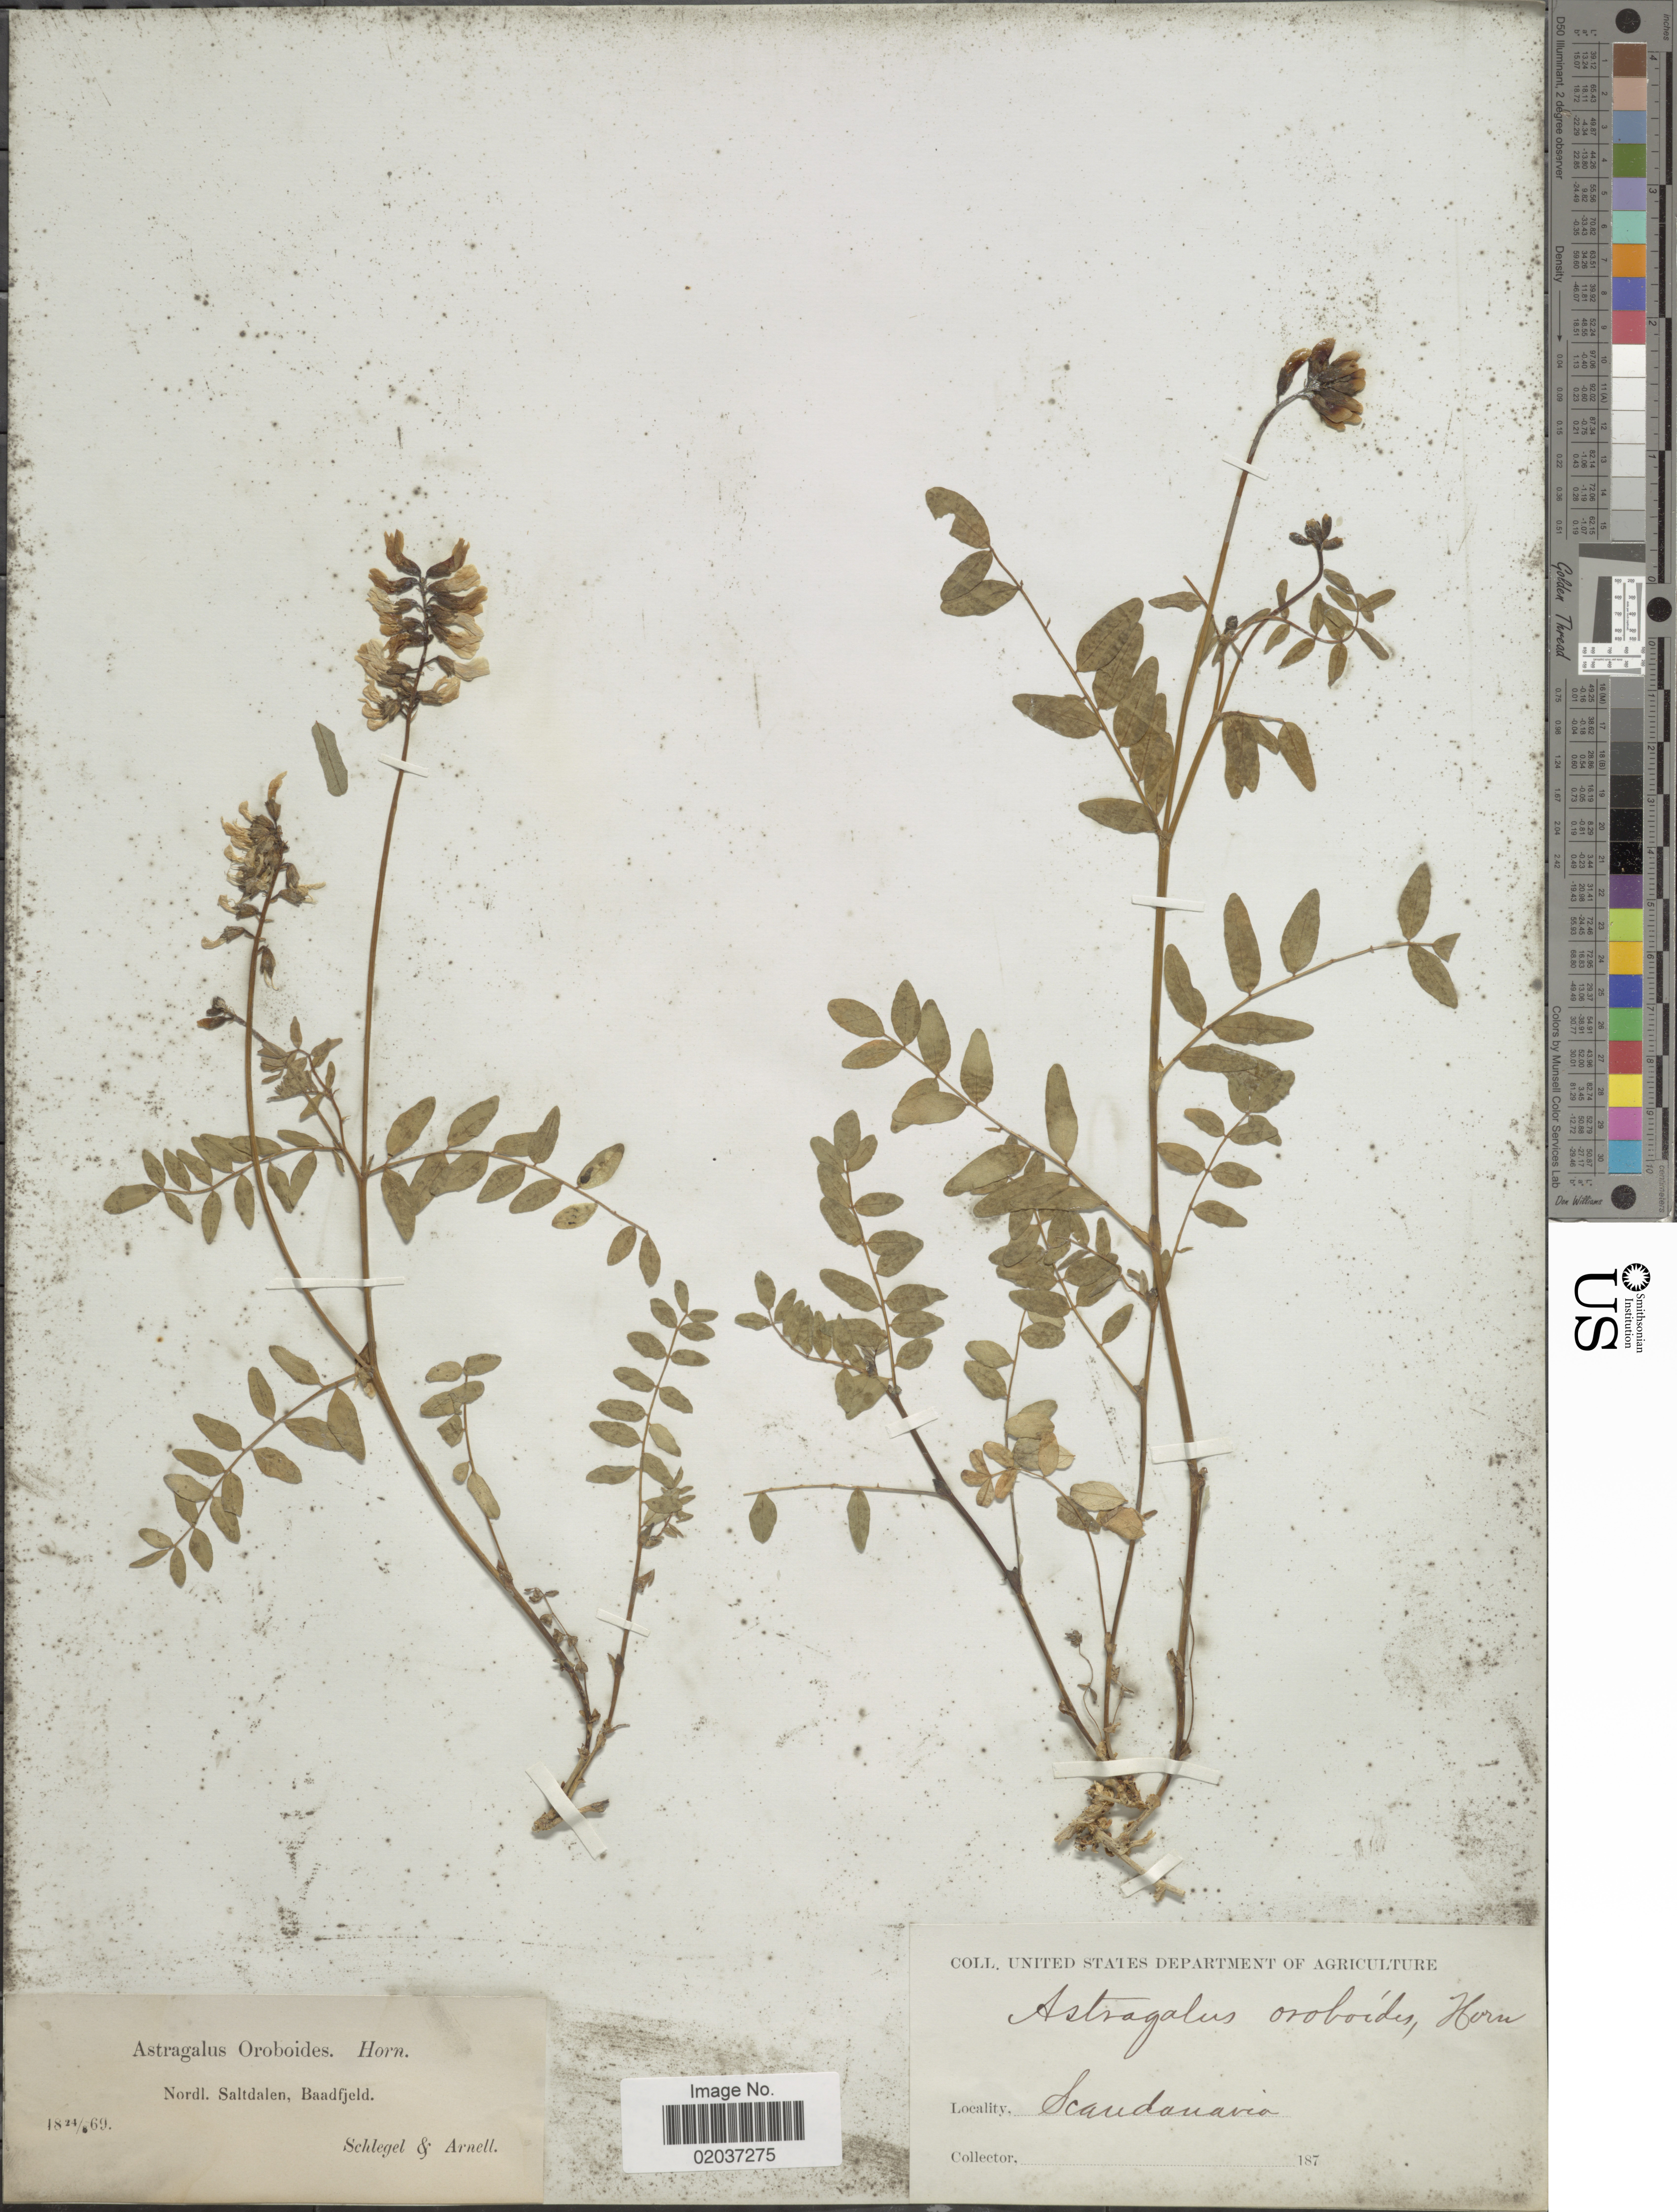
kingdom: Plantae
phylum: Tracheophyta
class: Magnoliopsida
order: Fabales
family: Fabaceae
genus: Astragalus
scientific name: Astragalus oroboides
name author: Hornem.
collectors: Schlegel & Arnell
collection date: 1869-08-24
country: Norway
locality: Nordl. Saltdalen, Baadfjeld, Scandinavia